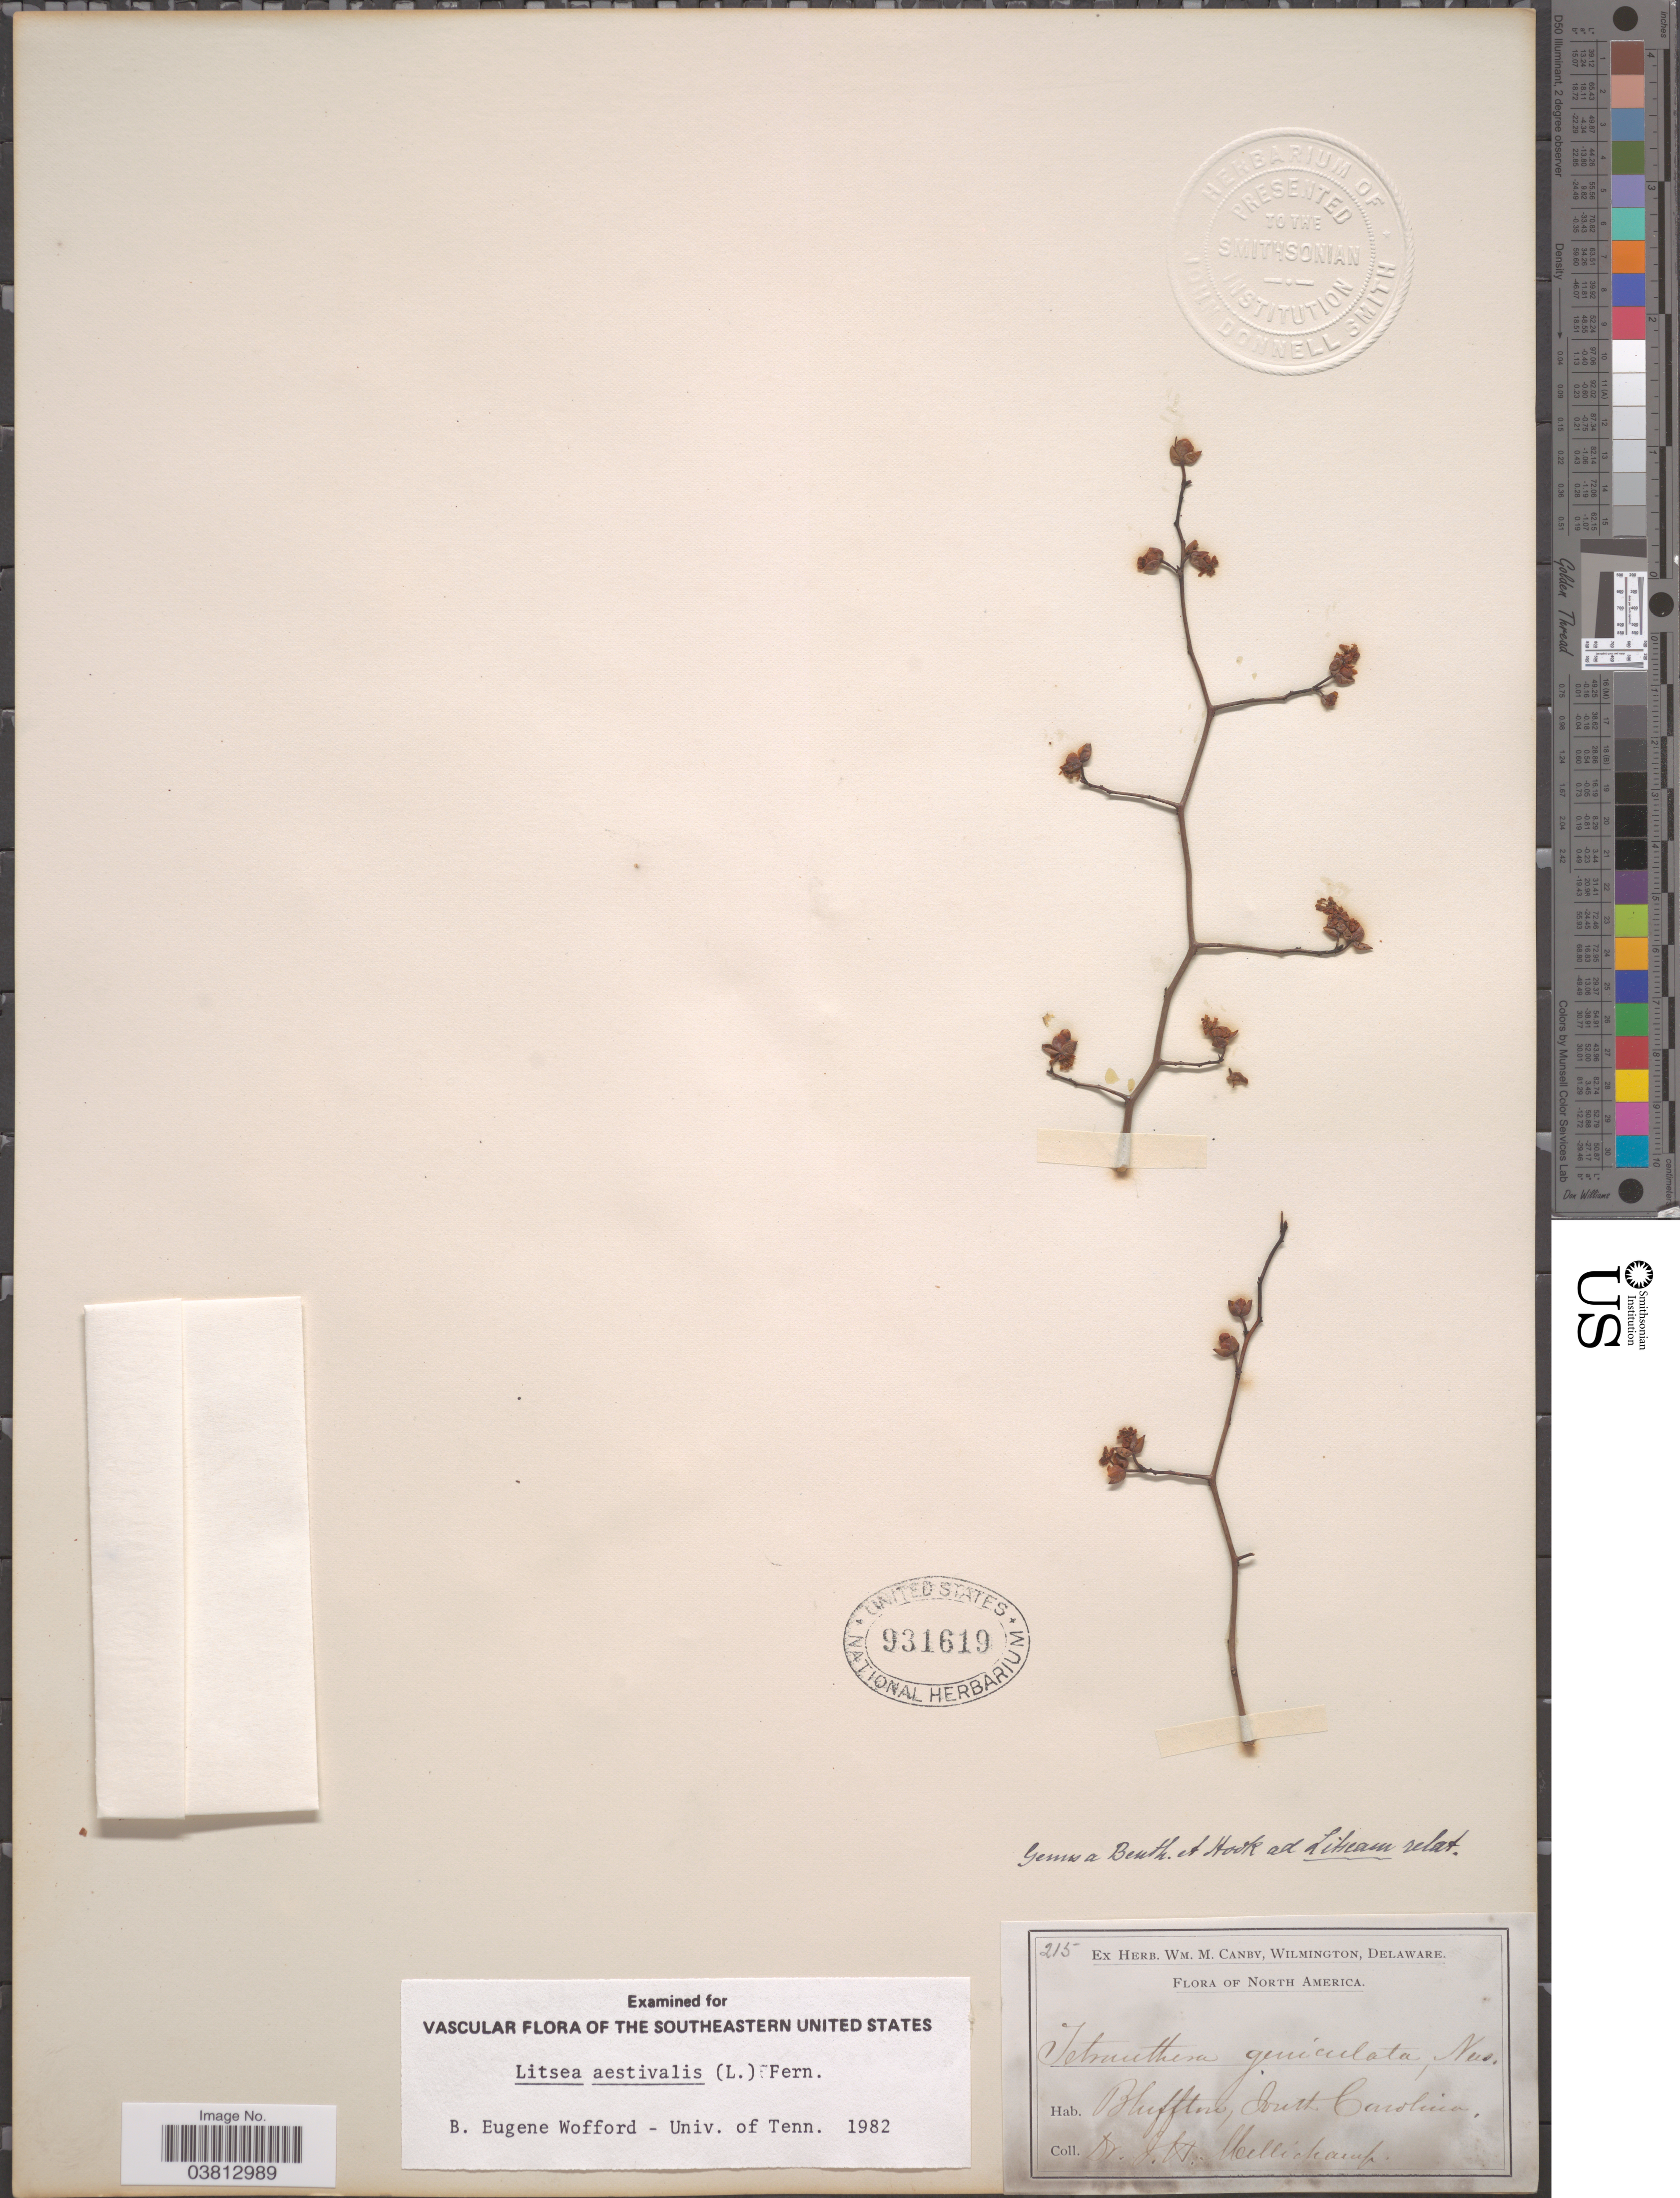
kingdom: Plantae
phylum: Tracheophyta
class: Magnoliopsida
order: Laurales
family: Lauraceae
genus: Litsea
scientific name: Litsea aestivalis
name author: (L.) Fernald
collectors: J. H. Mellichamp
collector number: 215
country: United States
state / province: South Carolina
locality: Bluffton.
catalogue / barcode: US 931619